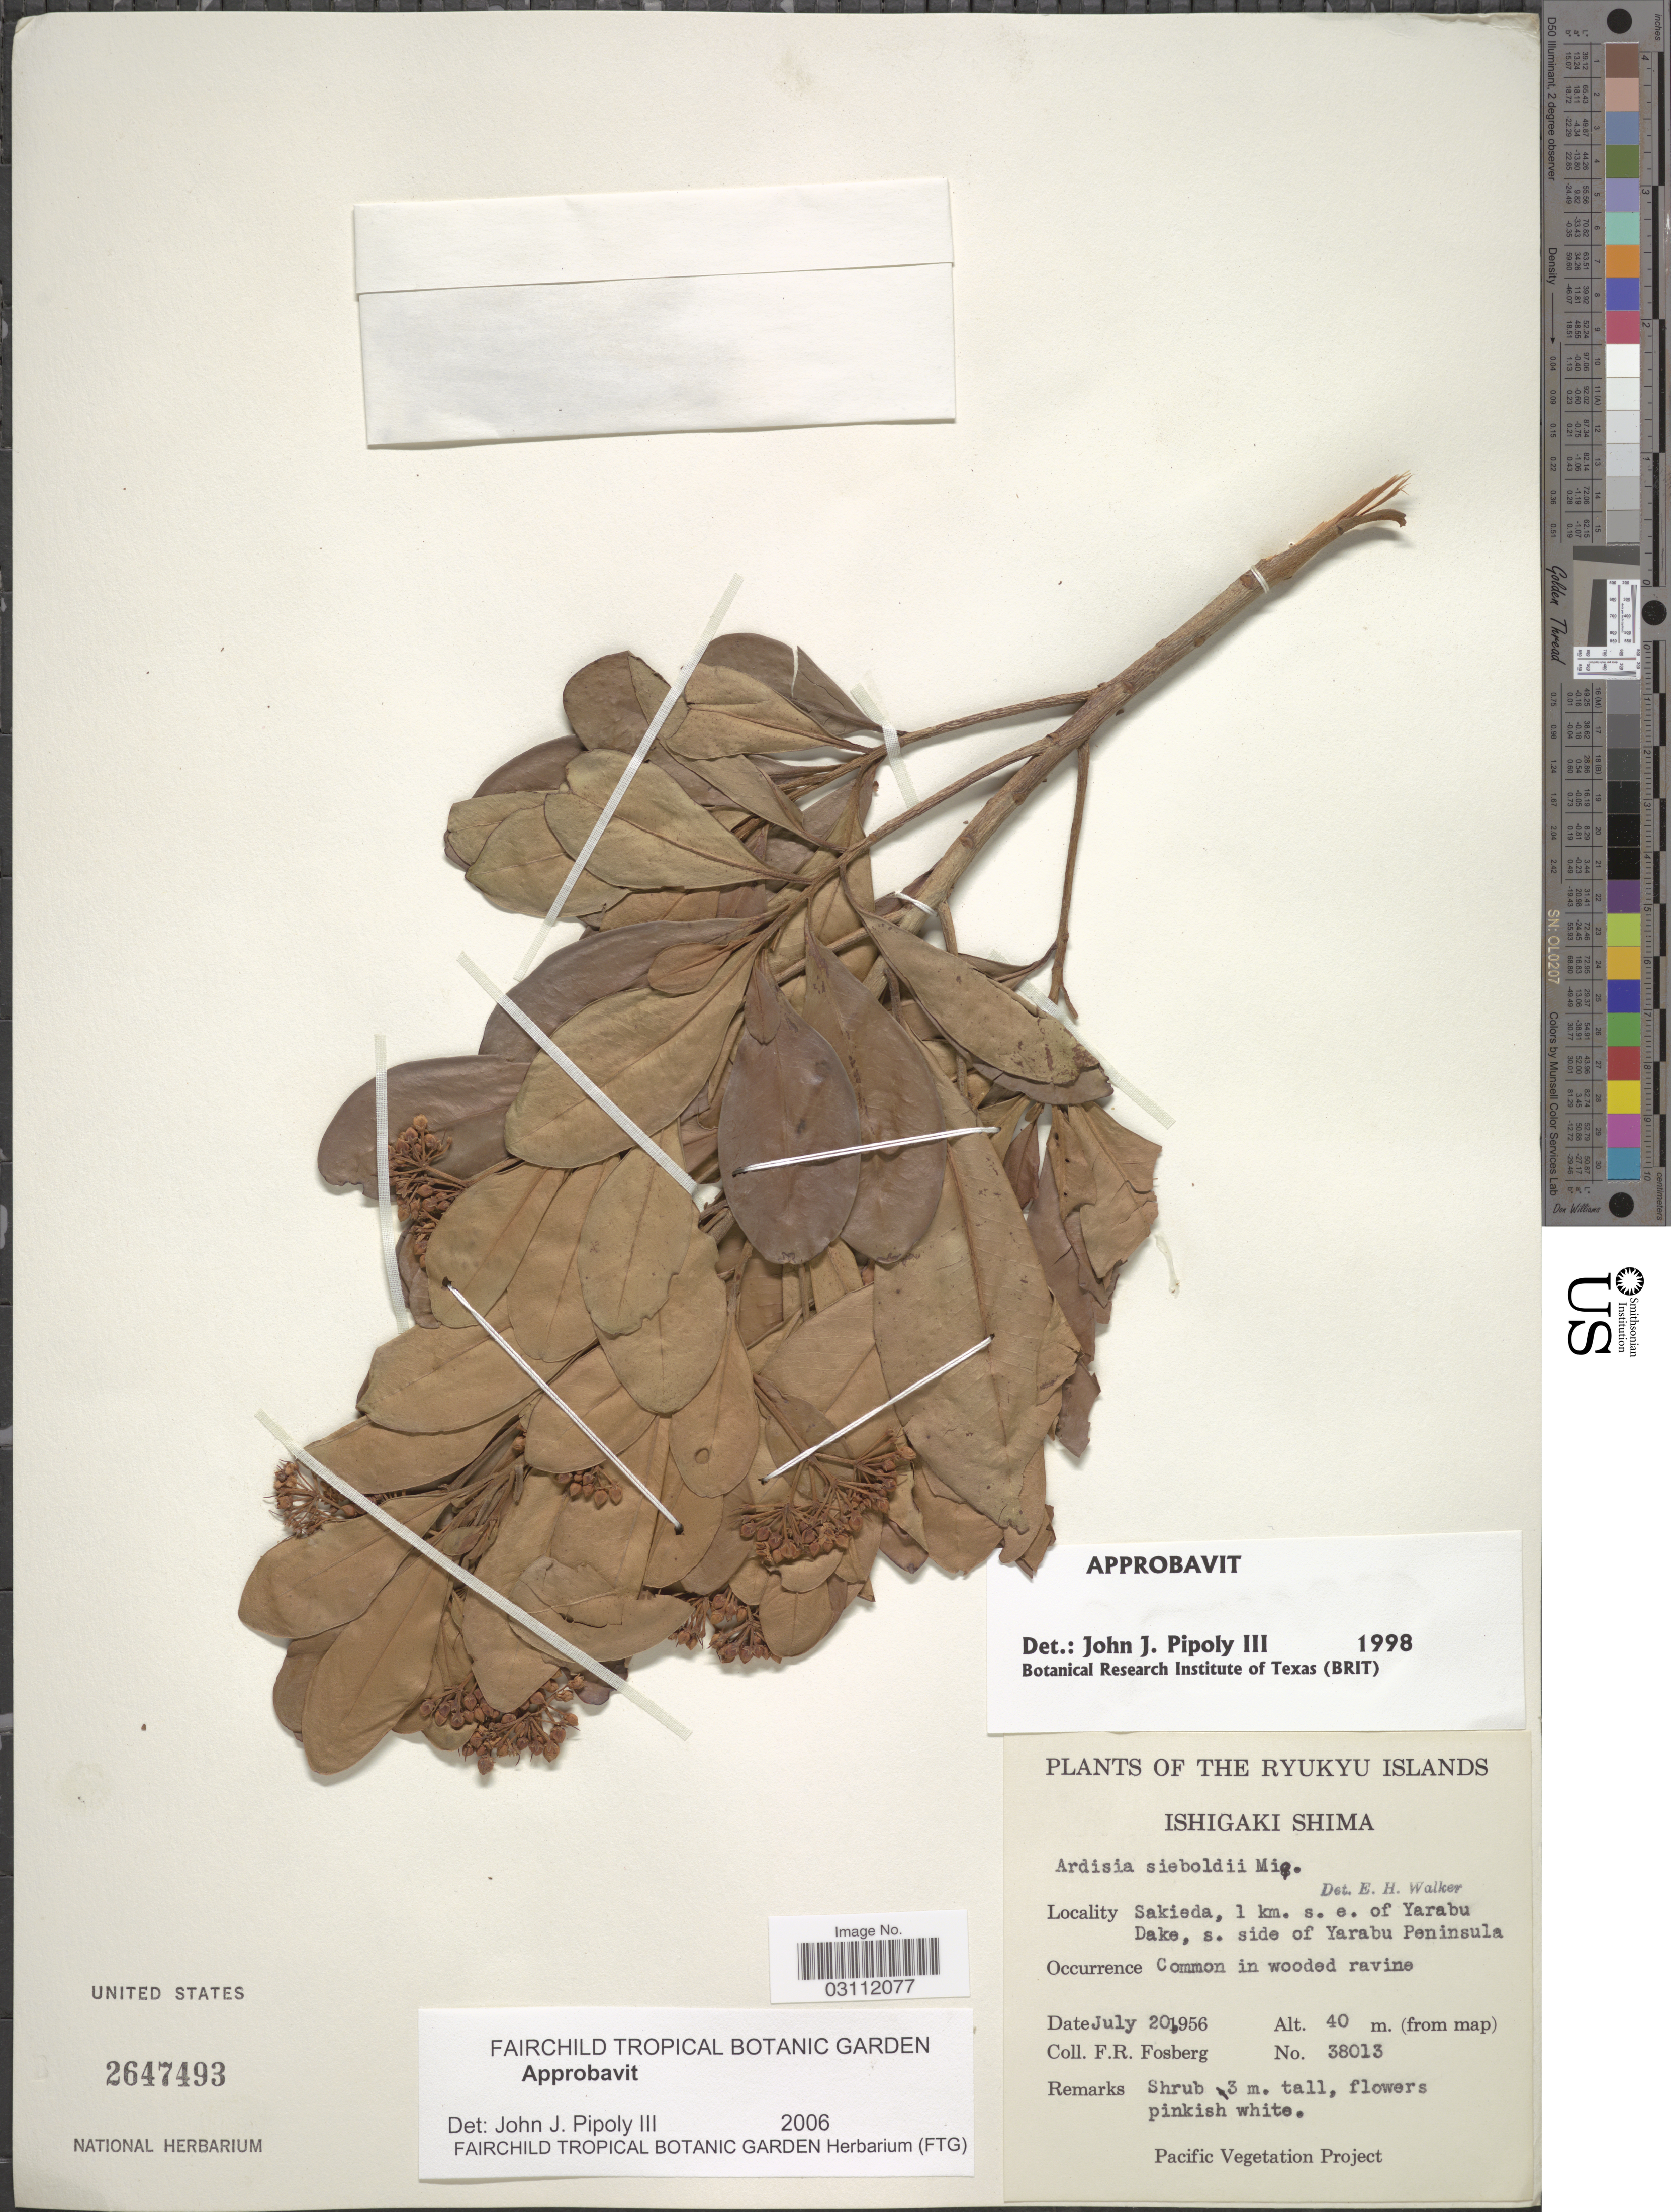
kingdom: Plantae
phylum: Tracheophyta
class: Magnoliopsida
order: Ericales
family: Primulaceae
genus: Ardisia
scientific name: Ardisia sieboldii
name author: Miq.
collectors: F. R. Fosberg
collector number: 38013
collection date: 1956-07-20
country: Japan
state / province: Okinawa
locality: The Ryukyu Islands, Ishigaki Shima, Sakieda, 1 km. s.e. of Yarabu Dake, s. side of Yarabu Peninsula.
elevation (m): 40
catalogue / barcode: US 2647493